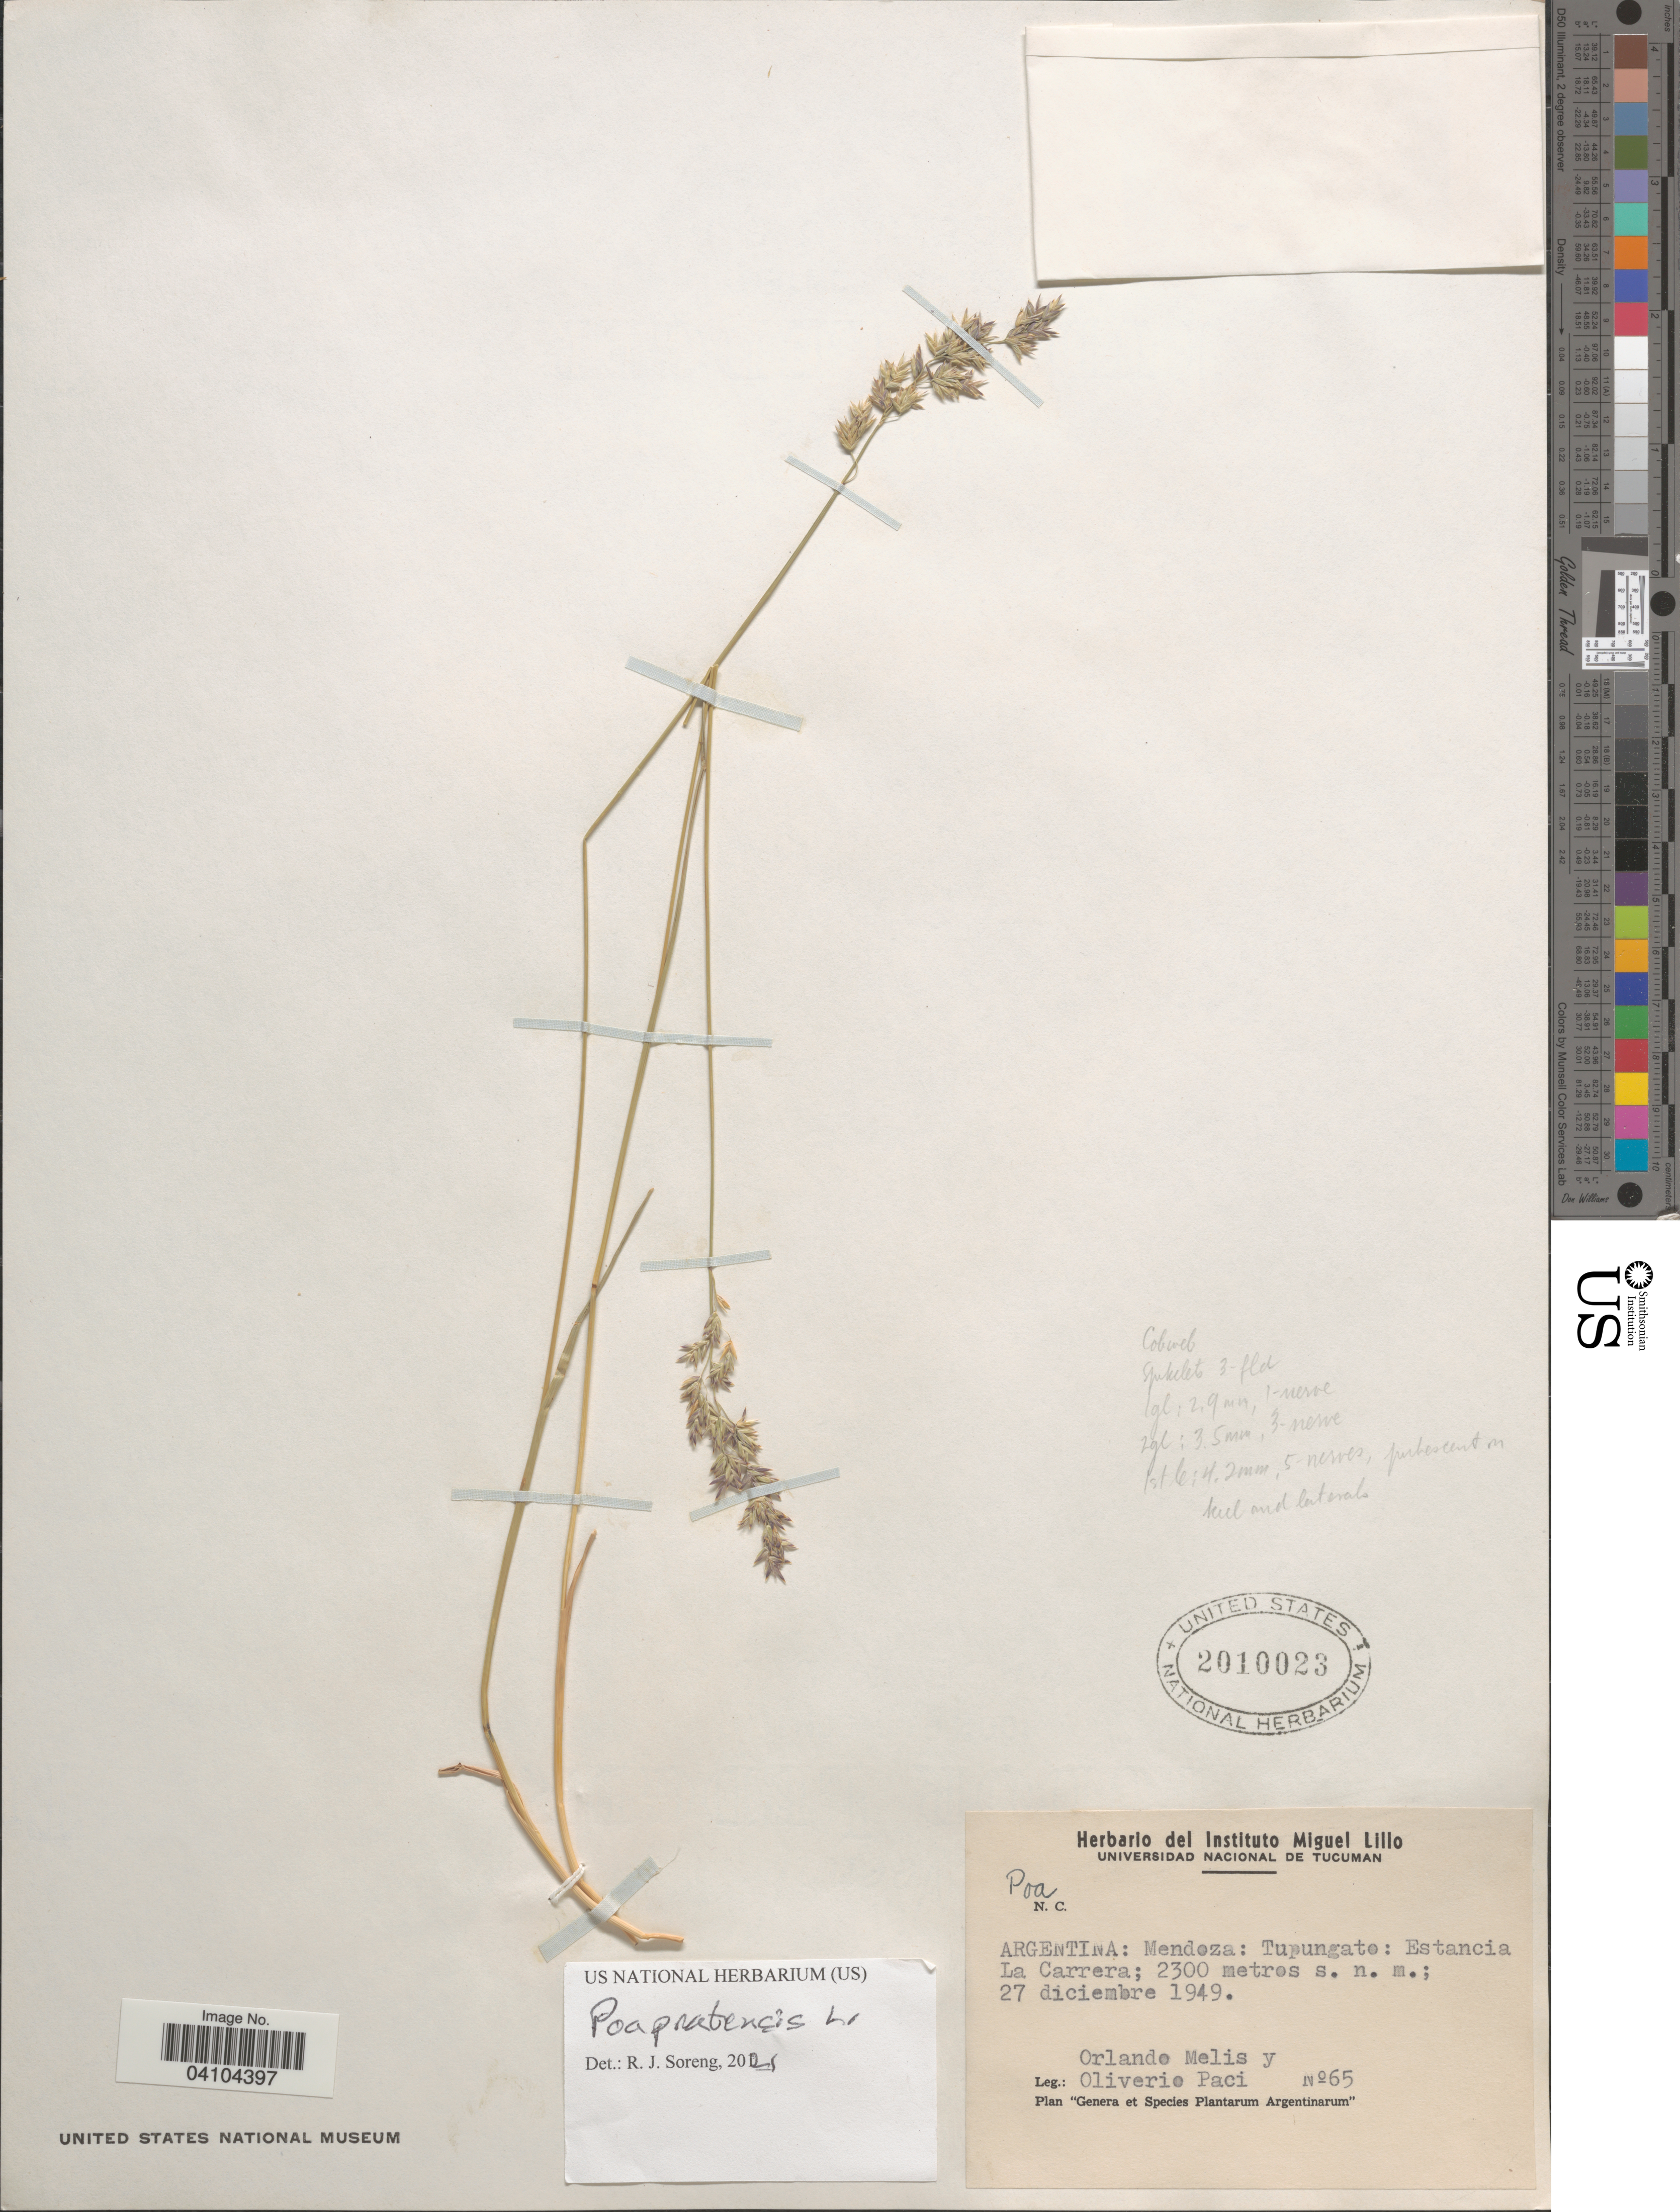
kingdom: Plantae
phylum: Tracheophyta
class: Liliopsida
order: Poales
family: Poaceae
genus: Poa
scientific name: Poa pratensis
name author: L.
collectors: O. Melis & O. Paci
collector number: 65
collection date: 1949-12-27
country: Argentina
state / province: Mendoza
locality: Tupungato: Estancia La Carrera.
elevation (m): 2300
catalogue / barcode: US 2010023